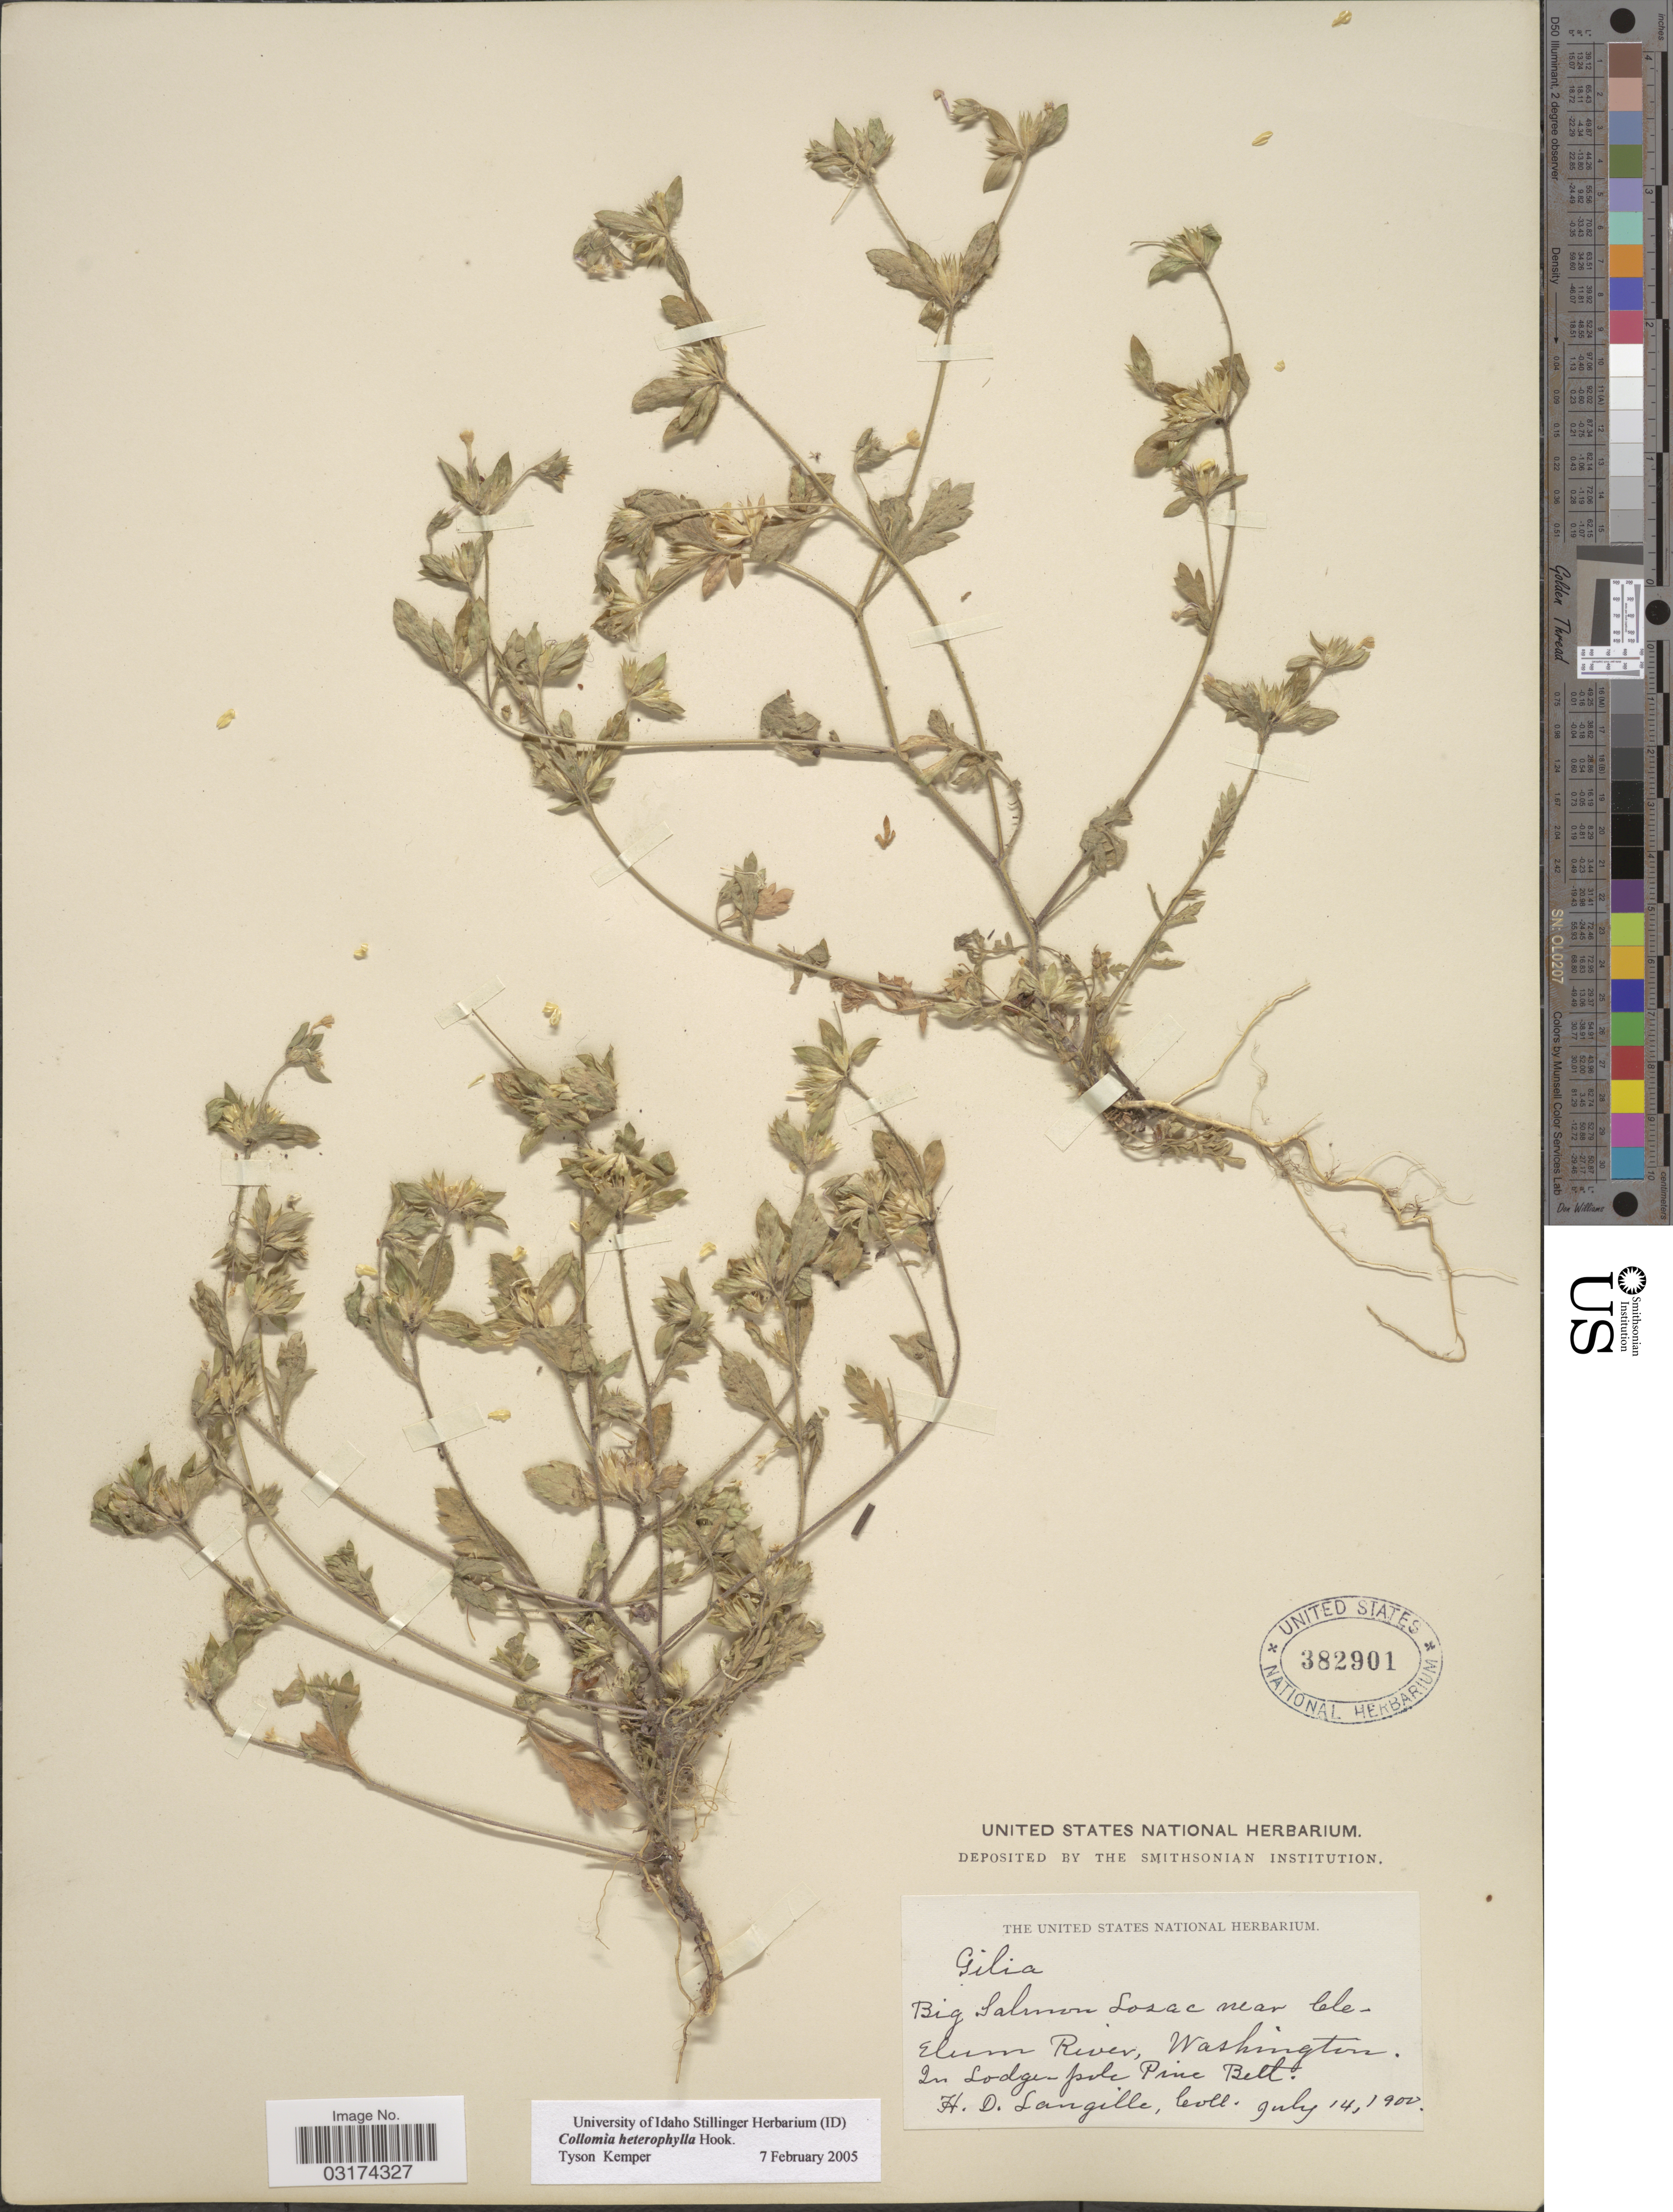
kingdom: Plantae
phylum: Tracheophyta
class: Magnoliopsida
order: Ericales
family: Polemoniaceae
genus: Collomia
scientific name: Collomia heterophylla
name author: Hook.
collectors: H. Langille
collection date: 1900-07-14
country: United States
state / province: Washington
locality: Big Salmon Lozac near the Cle-Elum River.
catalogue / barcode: US 382901